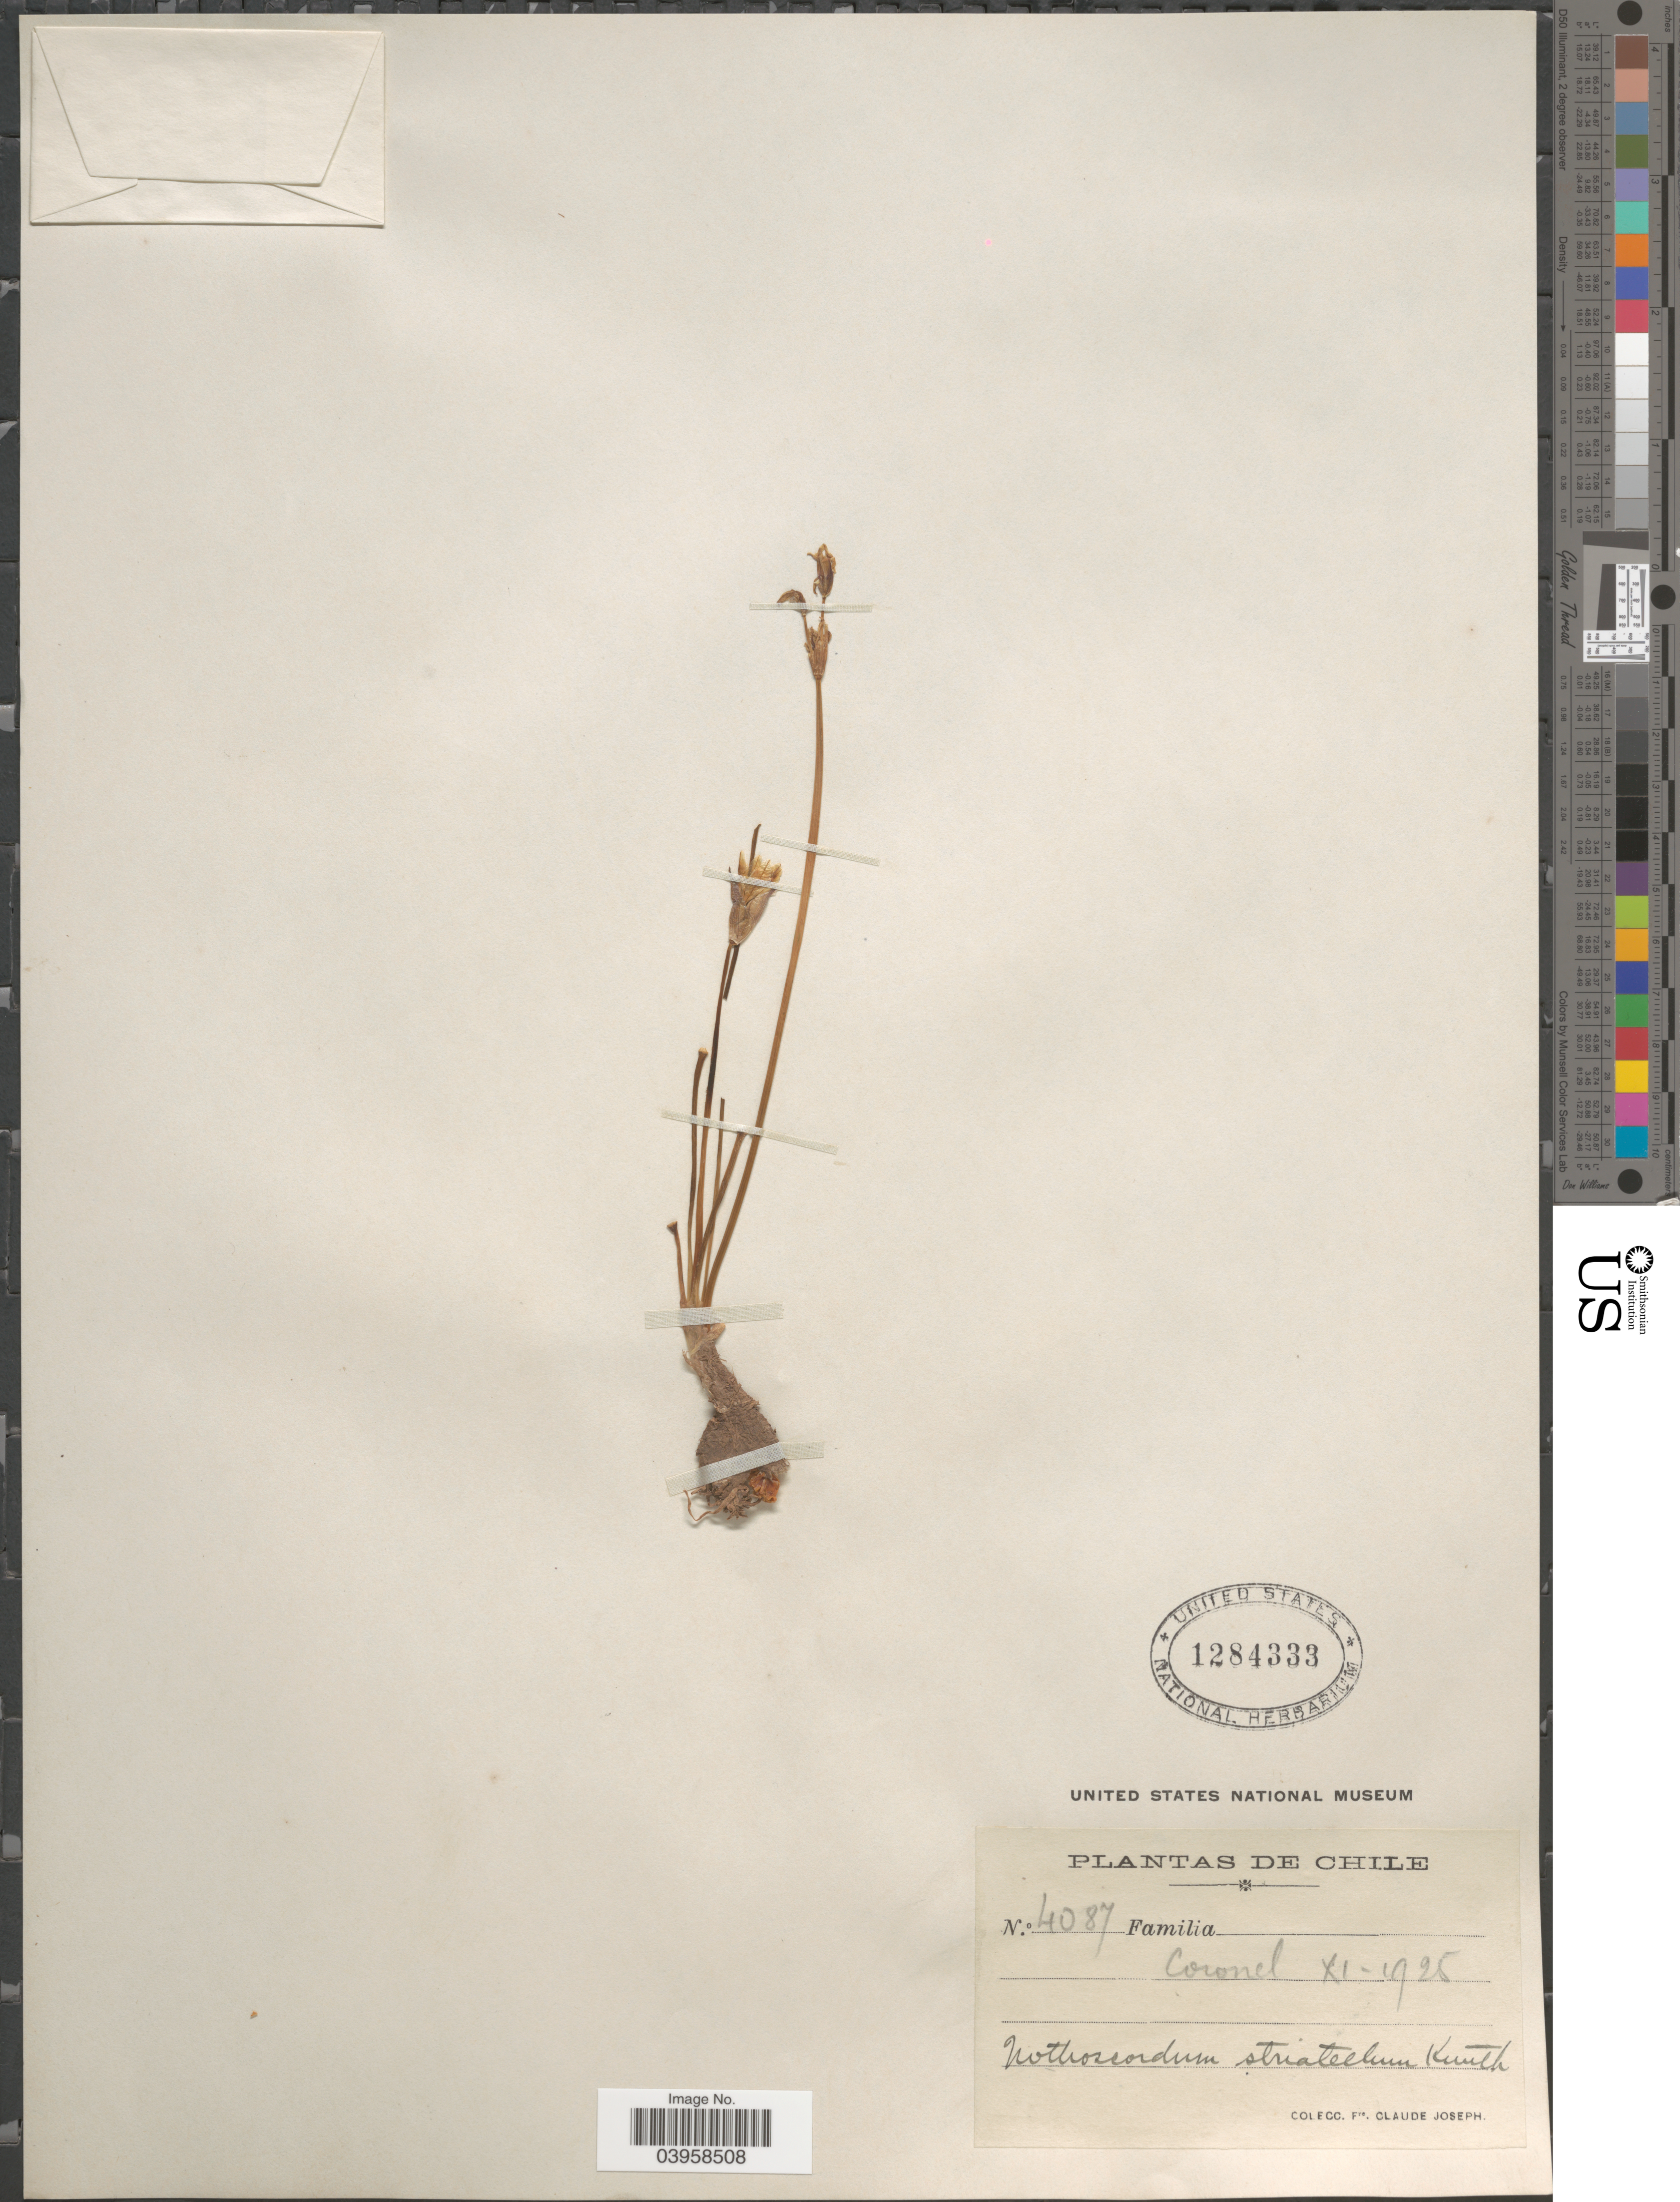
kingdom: Plantae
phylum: Tracheophyta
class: Liliopsida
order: Asparagales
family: Amaryllidaceae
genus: Nothoscordum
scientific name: Nothoscordum striatellum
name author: (Lindl.) Kunth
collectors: Bro. Claude-Joseph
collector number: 4087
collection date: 1925-11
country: Chile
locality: Coronel.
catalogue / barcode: US 1284333